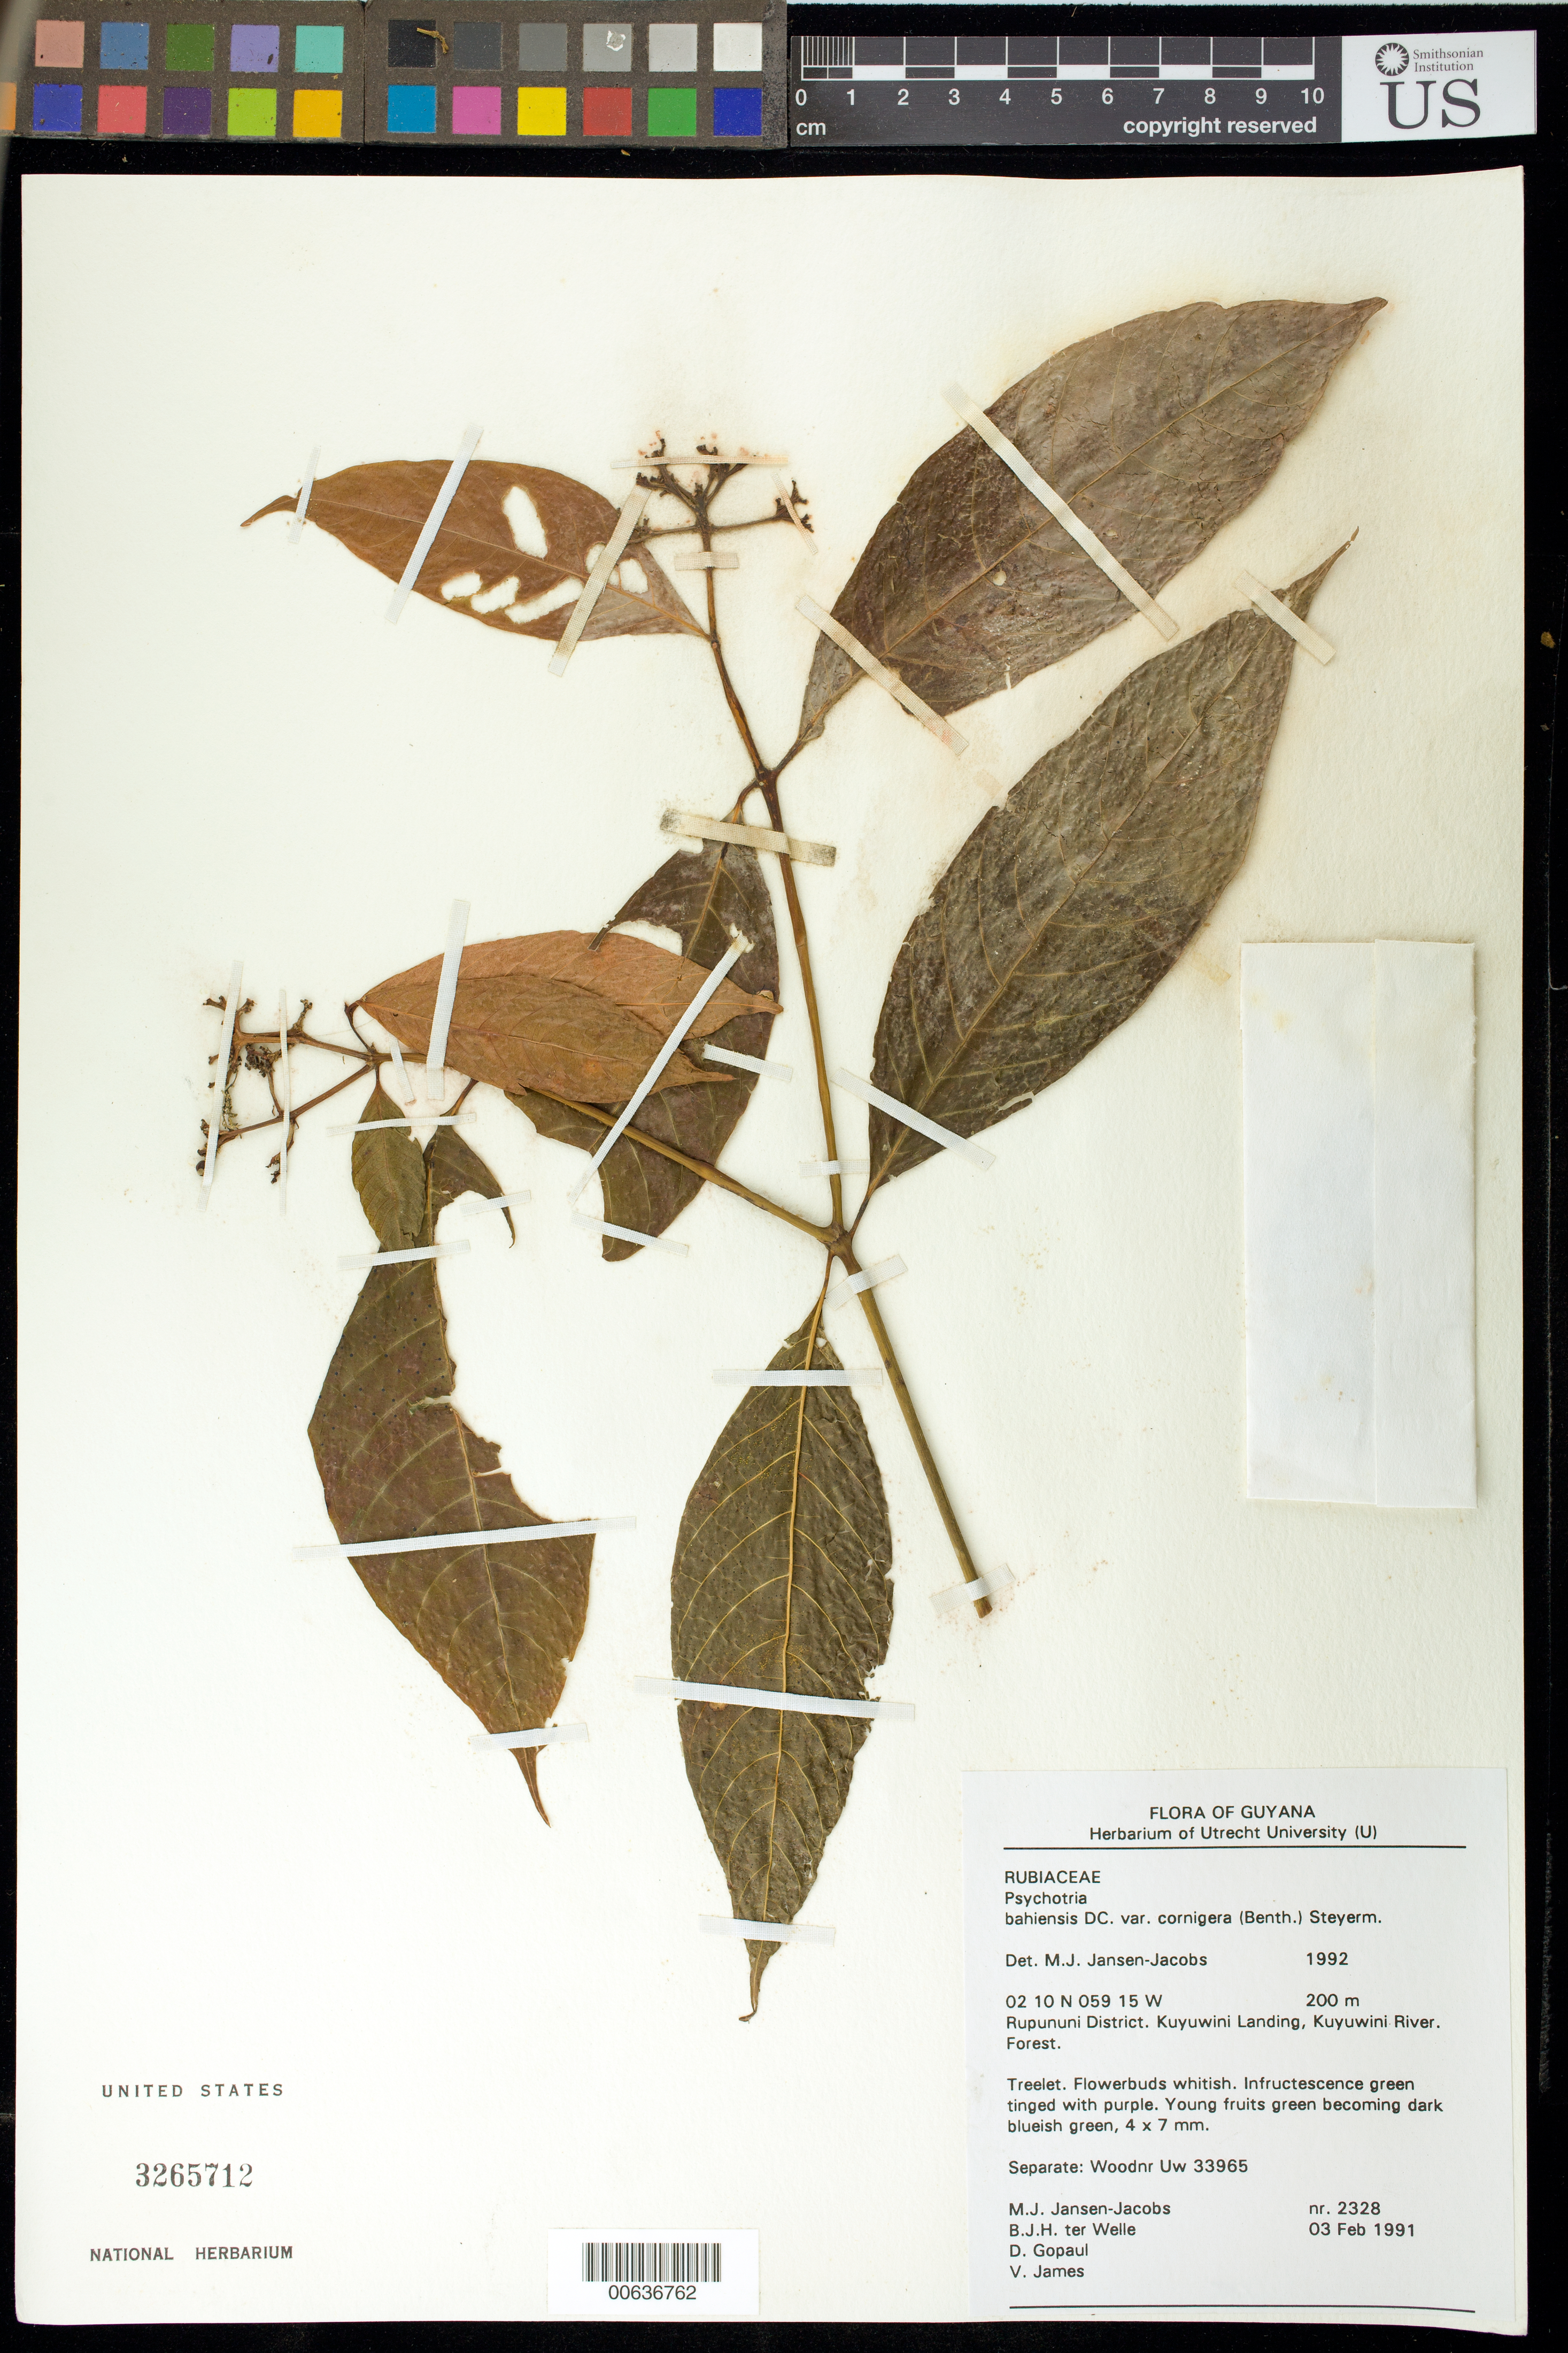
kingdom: Plantae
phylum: Tracheophyta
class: Magnoliopsida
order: Gentianales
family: Rubiaceae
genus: Palicourea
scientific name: Palicourea didymocarpos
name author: (A. Rich. ex DC.) Delprete & J.H. Kirkbr.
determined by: Kirkbride, J. H., Jr.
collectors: M. J. Jansen-Jacobs, B. Welle, D. Gopaul & V. James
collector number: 2328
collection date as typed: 3-Feb-91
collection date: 1991-02-03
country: Guyana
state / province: U. Takutu-U. Essequibo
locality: Kuyuwini Landing, Kuyuwini River, Rupununi District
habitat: Forest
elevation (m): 200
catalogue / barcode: US 3265712